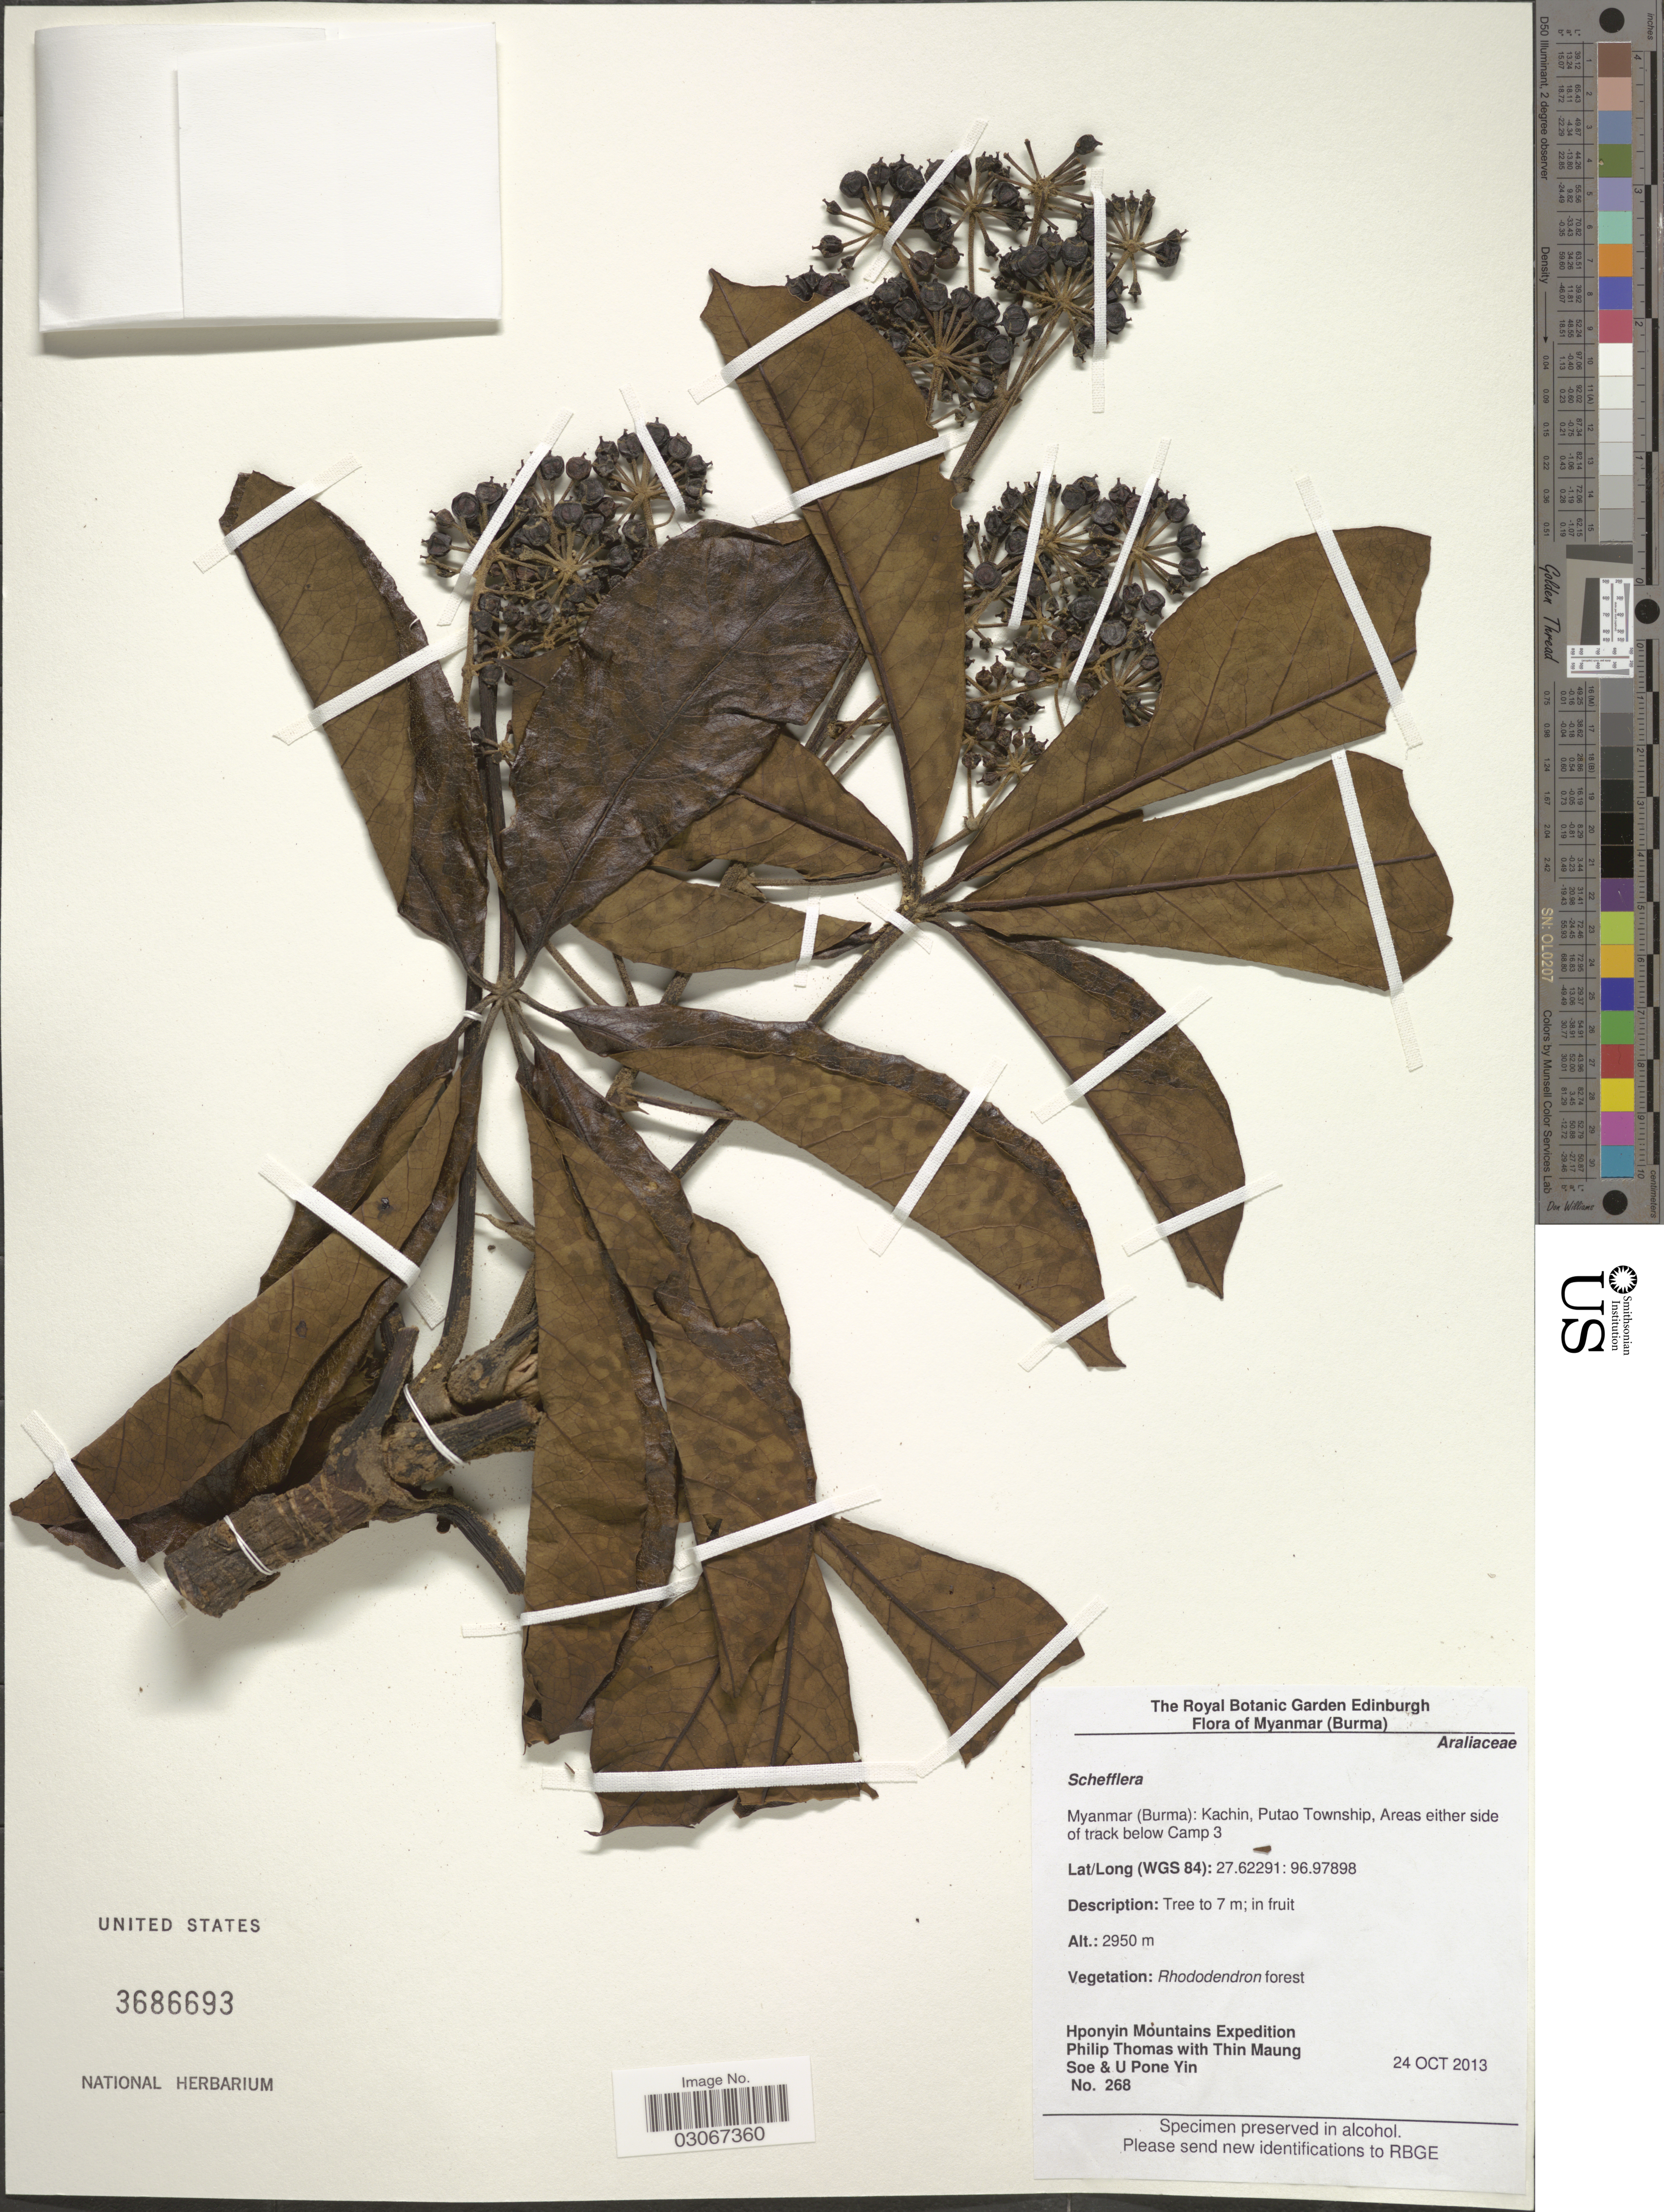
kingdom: Plantae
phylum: Tracheophyta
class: Magnoliopsida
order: Apiales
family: Araliaceae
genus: Schefflera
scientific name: Schefflera sp.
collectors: P. Thomas, T. Soe & U. Yin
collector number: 268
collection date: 2013-10-24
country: Myanmar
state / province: Kachin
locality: Myanmar (Burma): Kachin, Putao Township, Areas either side of track below Camp 3, (WGS 84).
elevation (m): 2950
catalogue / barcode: US 3686693